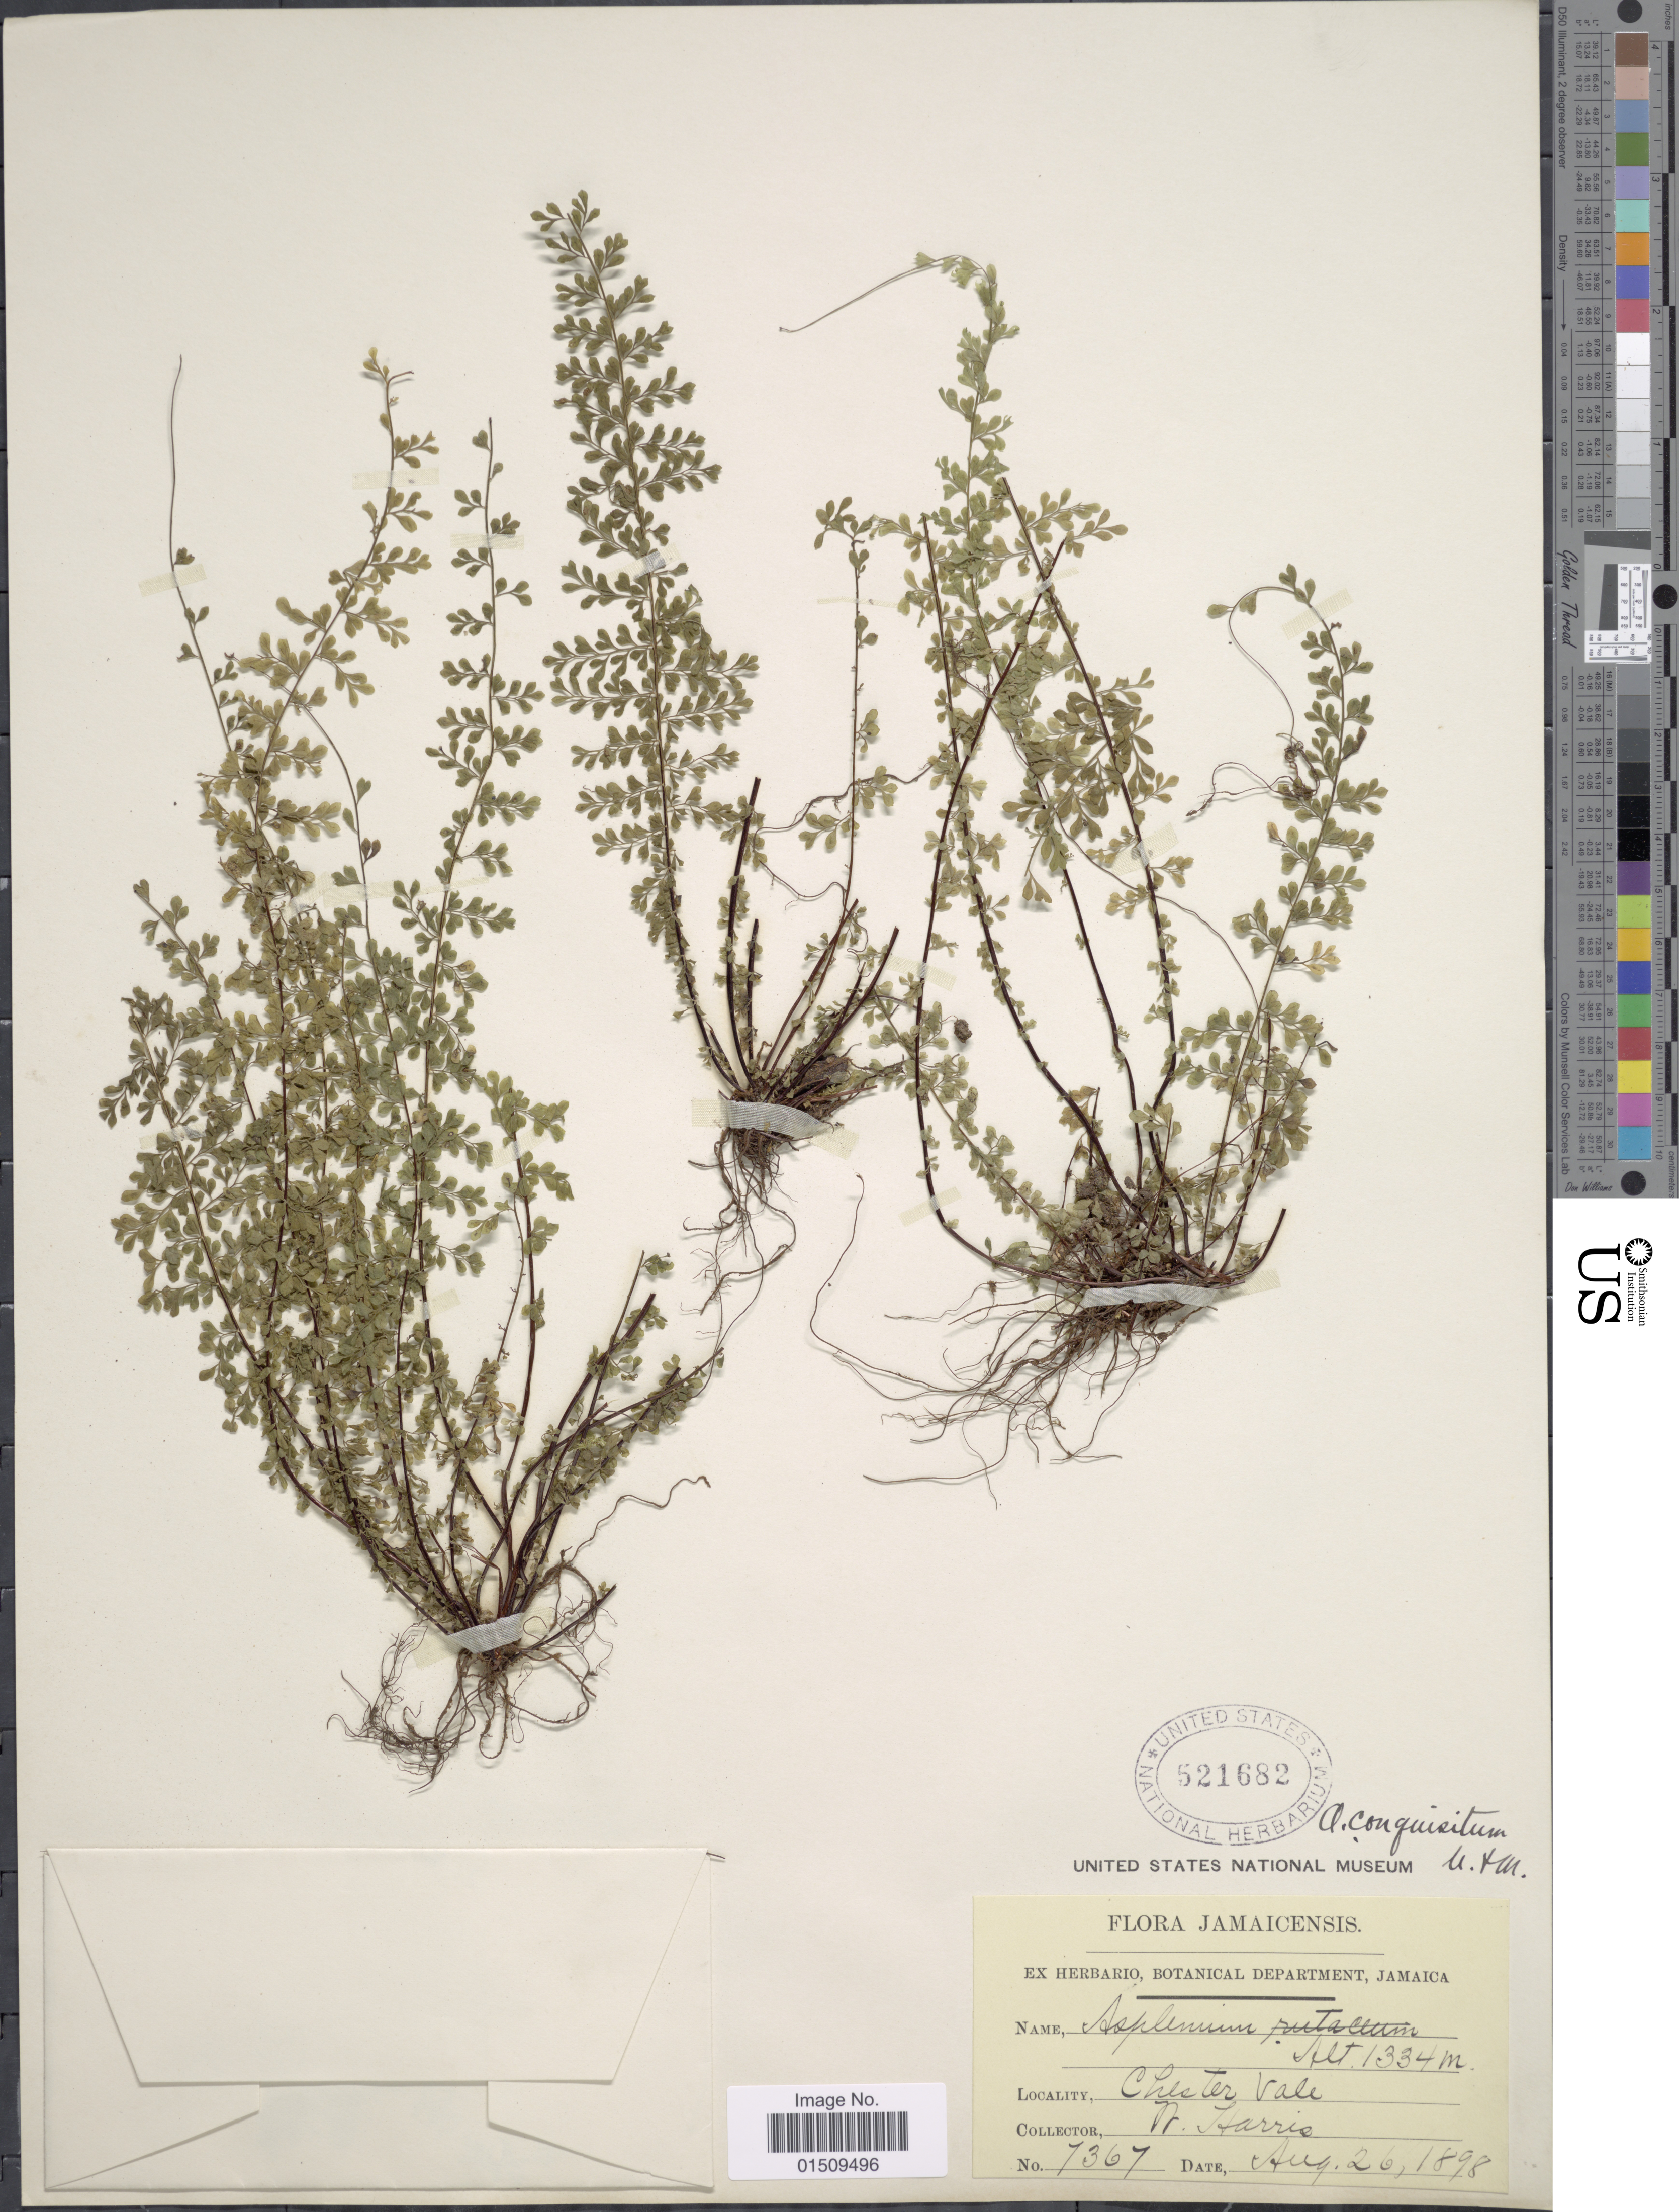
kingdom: Plantae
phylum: Tracheophyta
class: Polypodiopsida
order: Polypodiales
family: Aspleniaceae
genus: Asplenium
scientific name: Asplenium rutaceum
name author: (Willd.) Mett.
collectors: N. Harris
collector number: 7367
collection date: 1898-08-26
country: Jamaica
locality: Jamaicansis, Department Jamaica, Chester Vale.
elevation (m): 1334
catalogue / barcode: US 521682